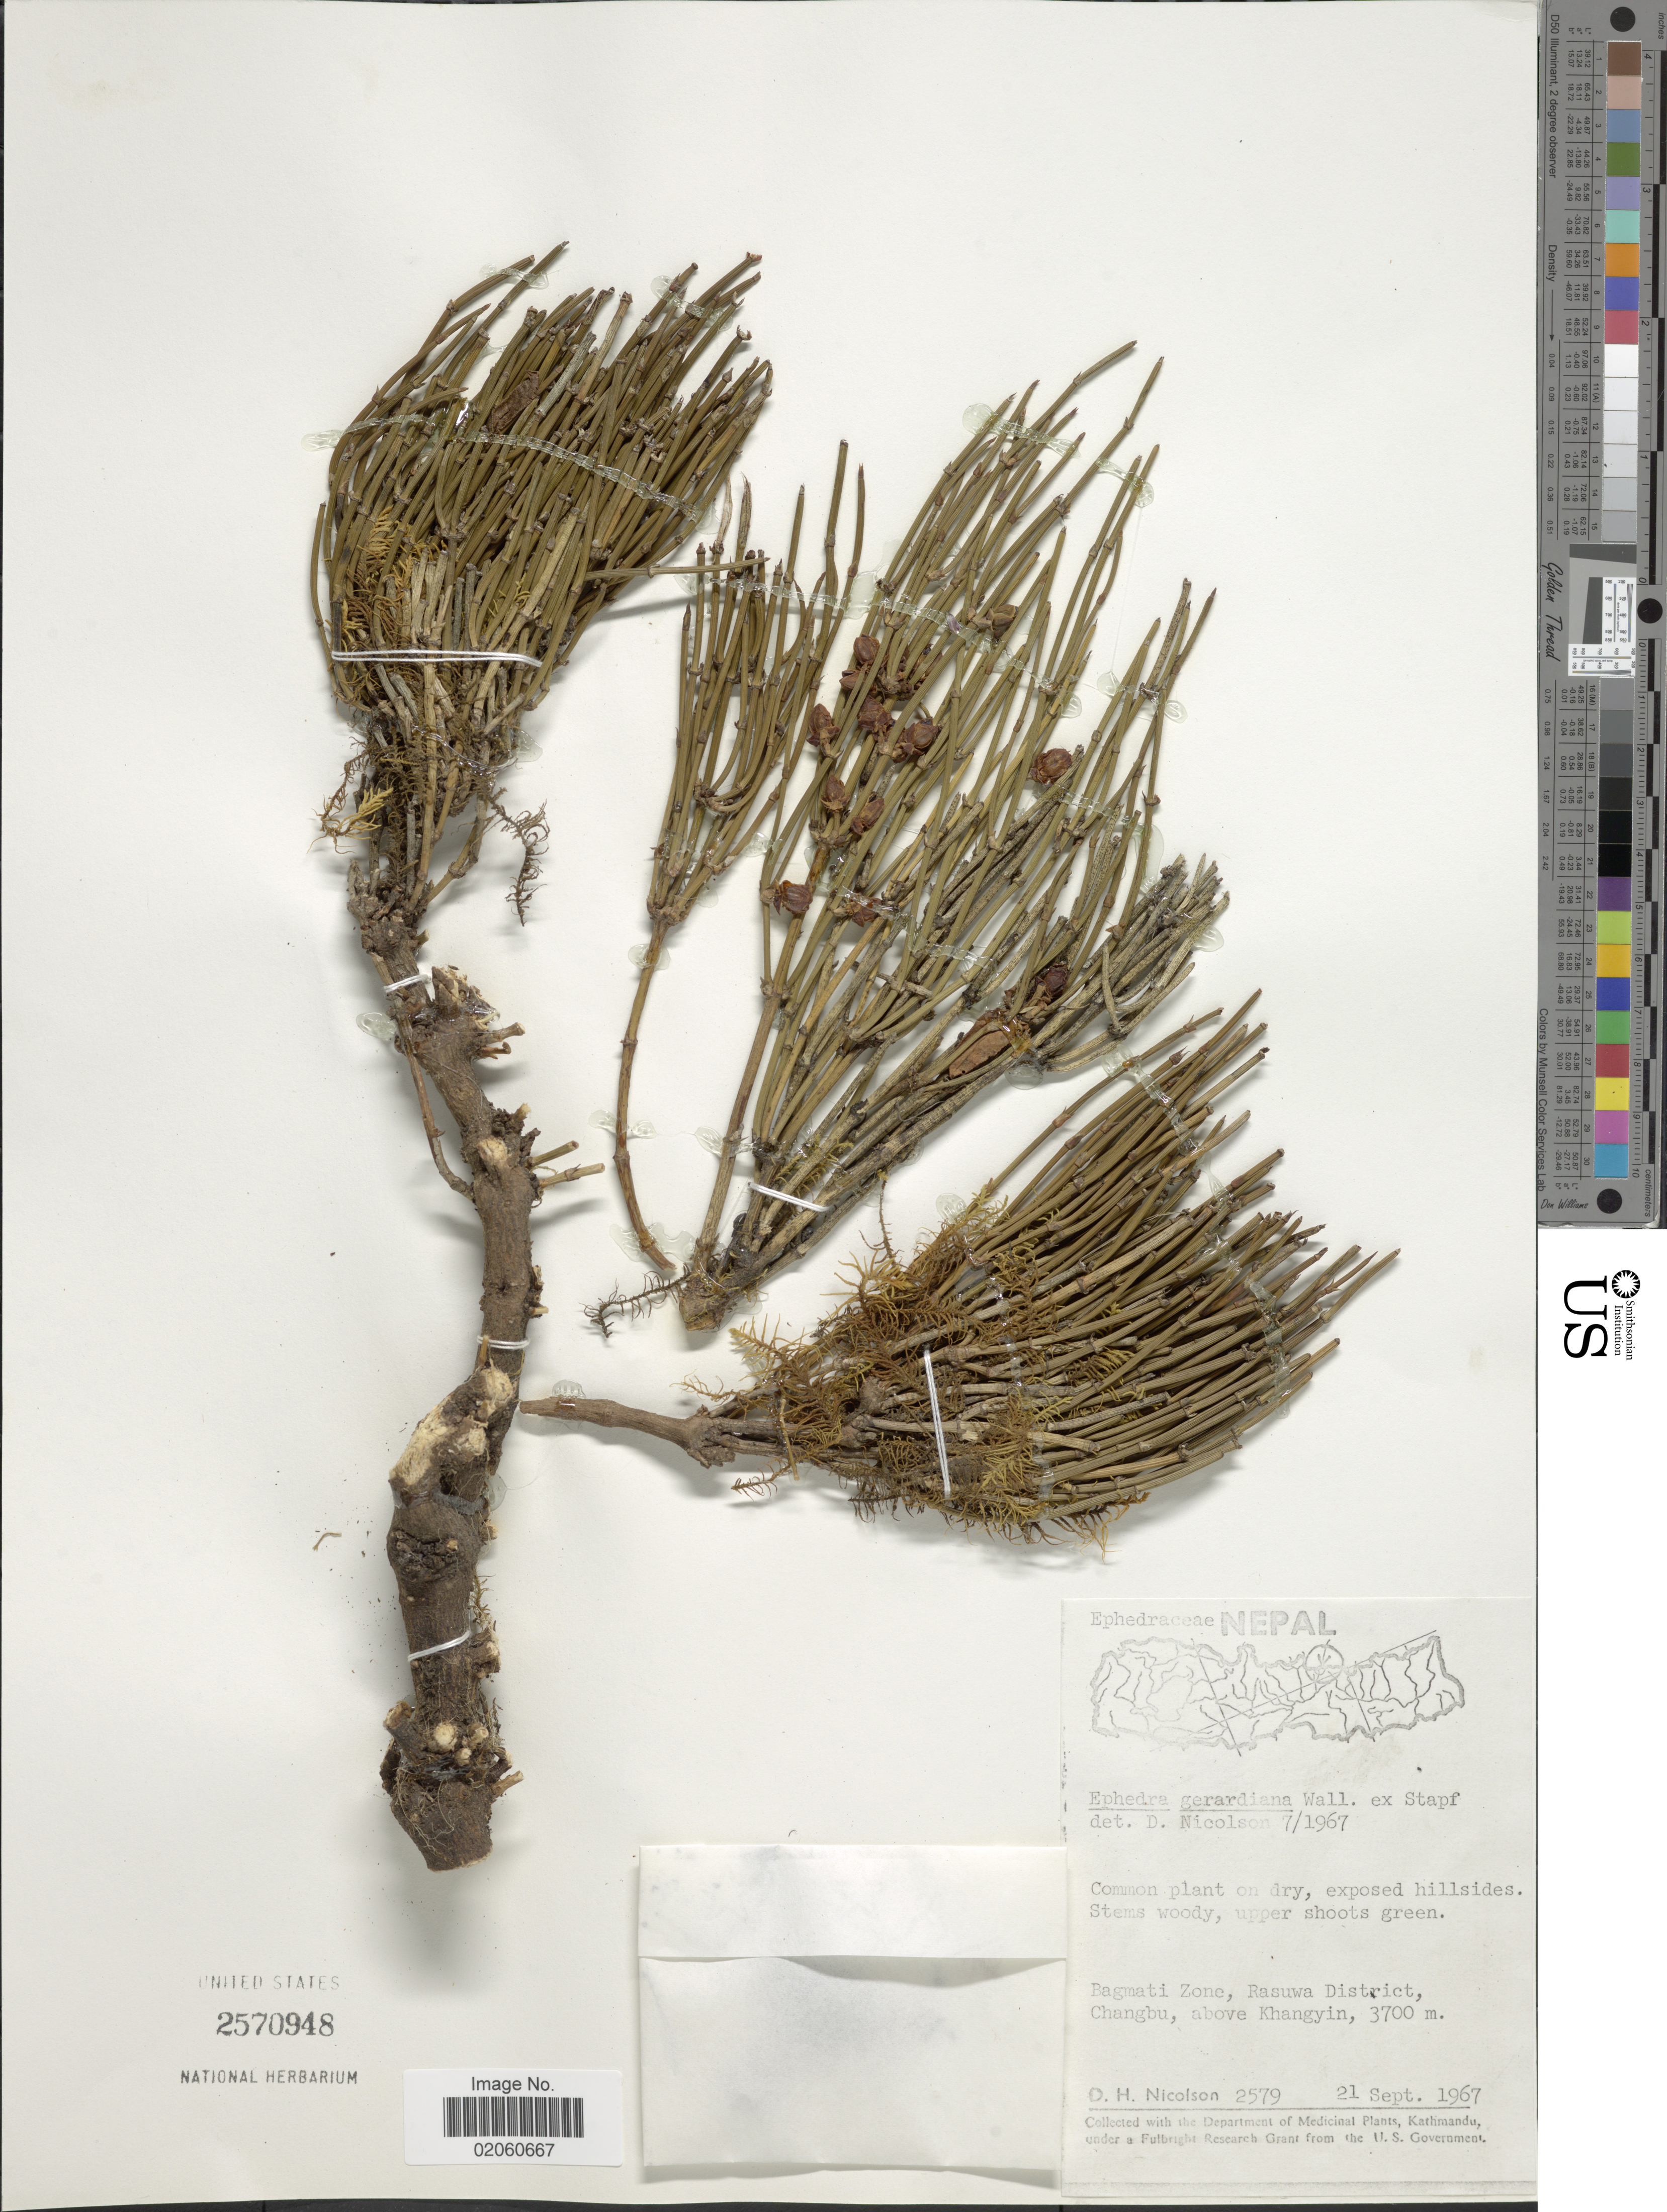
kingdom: Plantae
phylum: Tracheophyta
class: Gnetopsida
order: Ephedrales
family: Ephedraceae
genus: Ephedra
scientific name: Ephedra distachya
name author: L.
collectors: D. H. Nicolson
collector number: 2579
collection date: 1967-09-21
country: Nepal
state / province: Bagmati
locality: Bagmati Zone, Rasuwa District, Changbu, above Khangyin.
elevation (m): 3700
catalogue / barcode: US 2570948